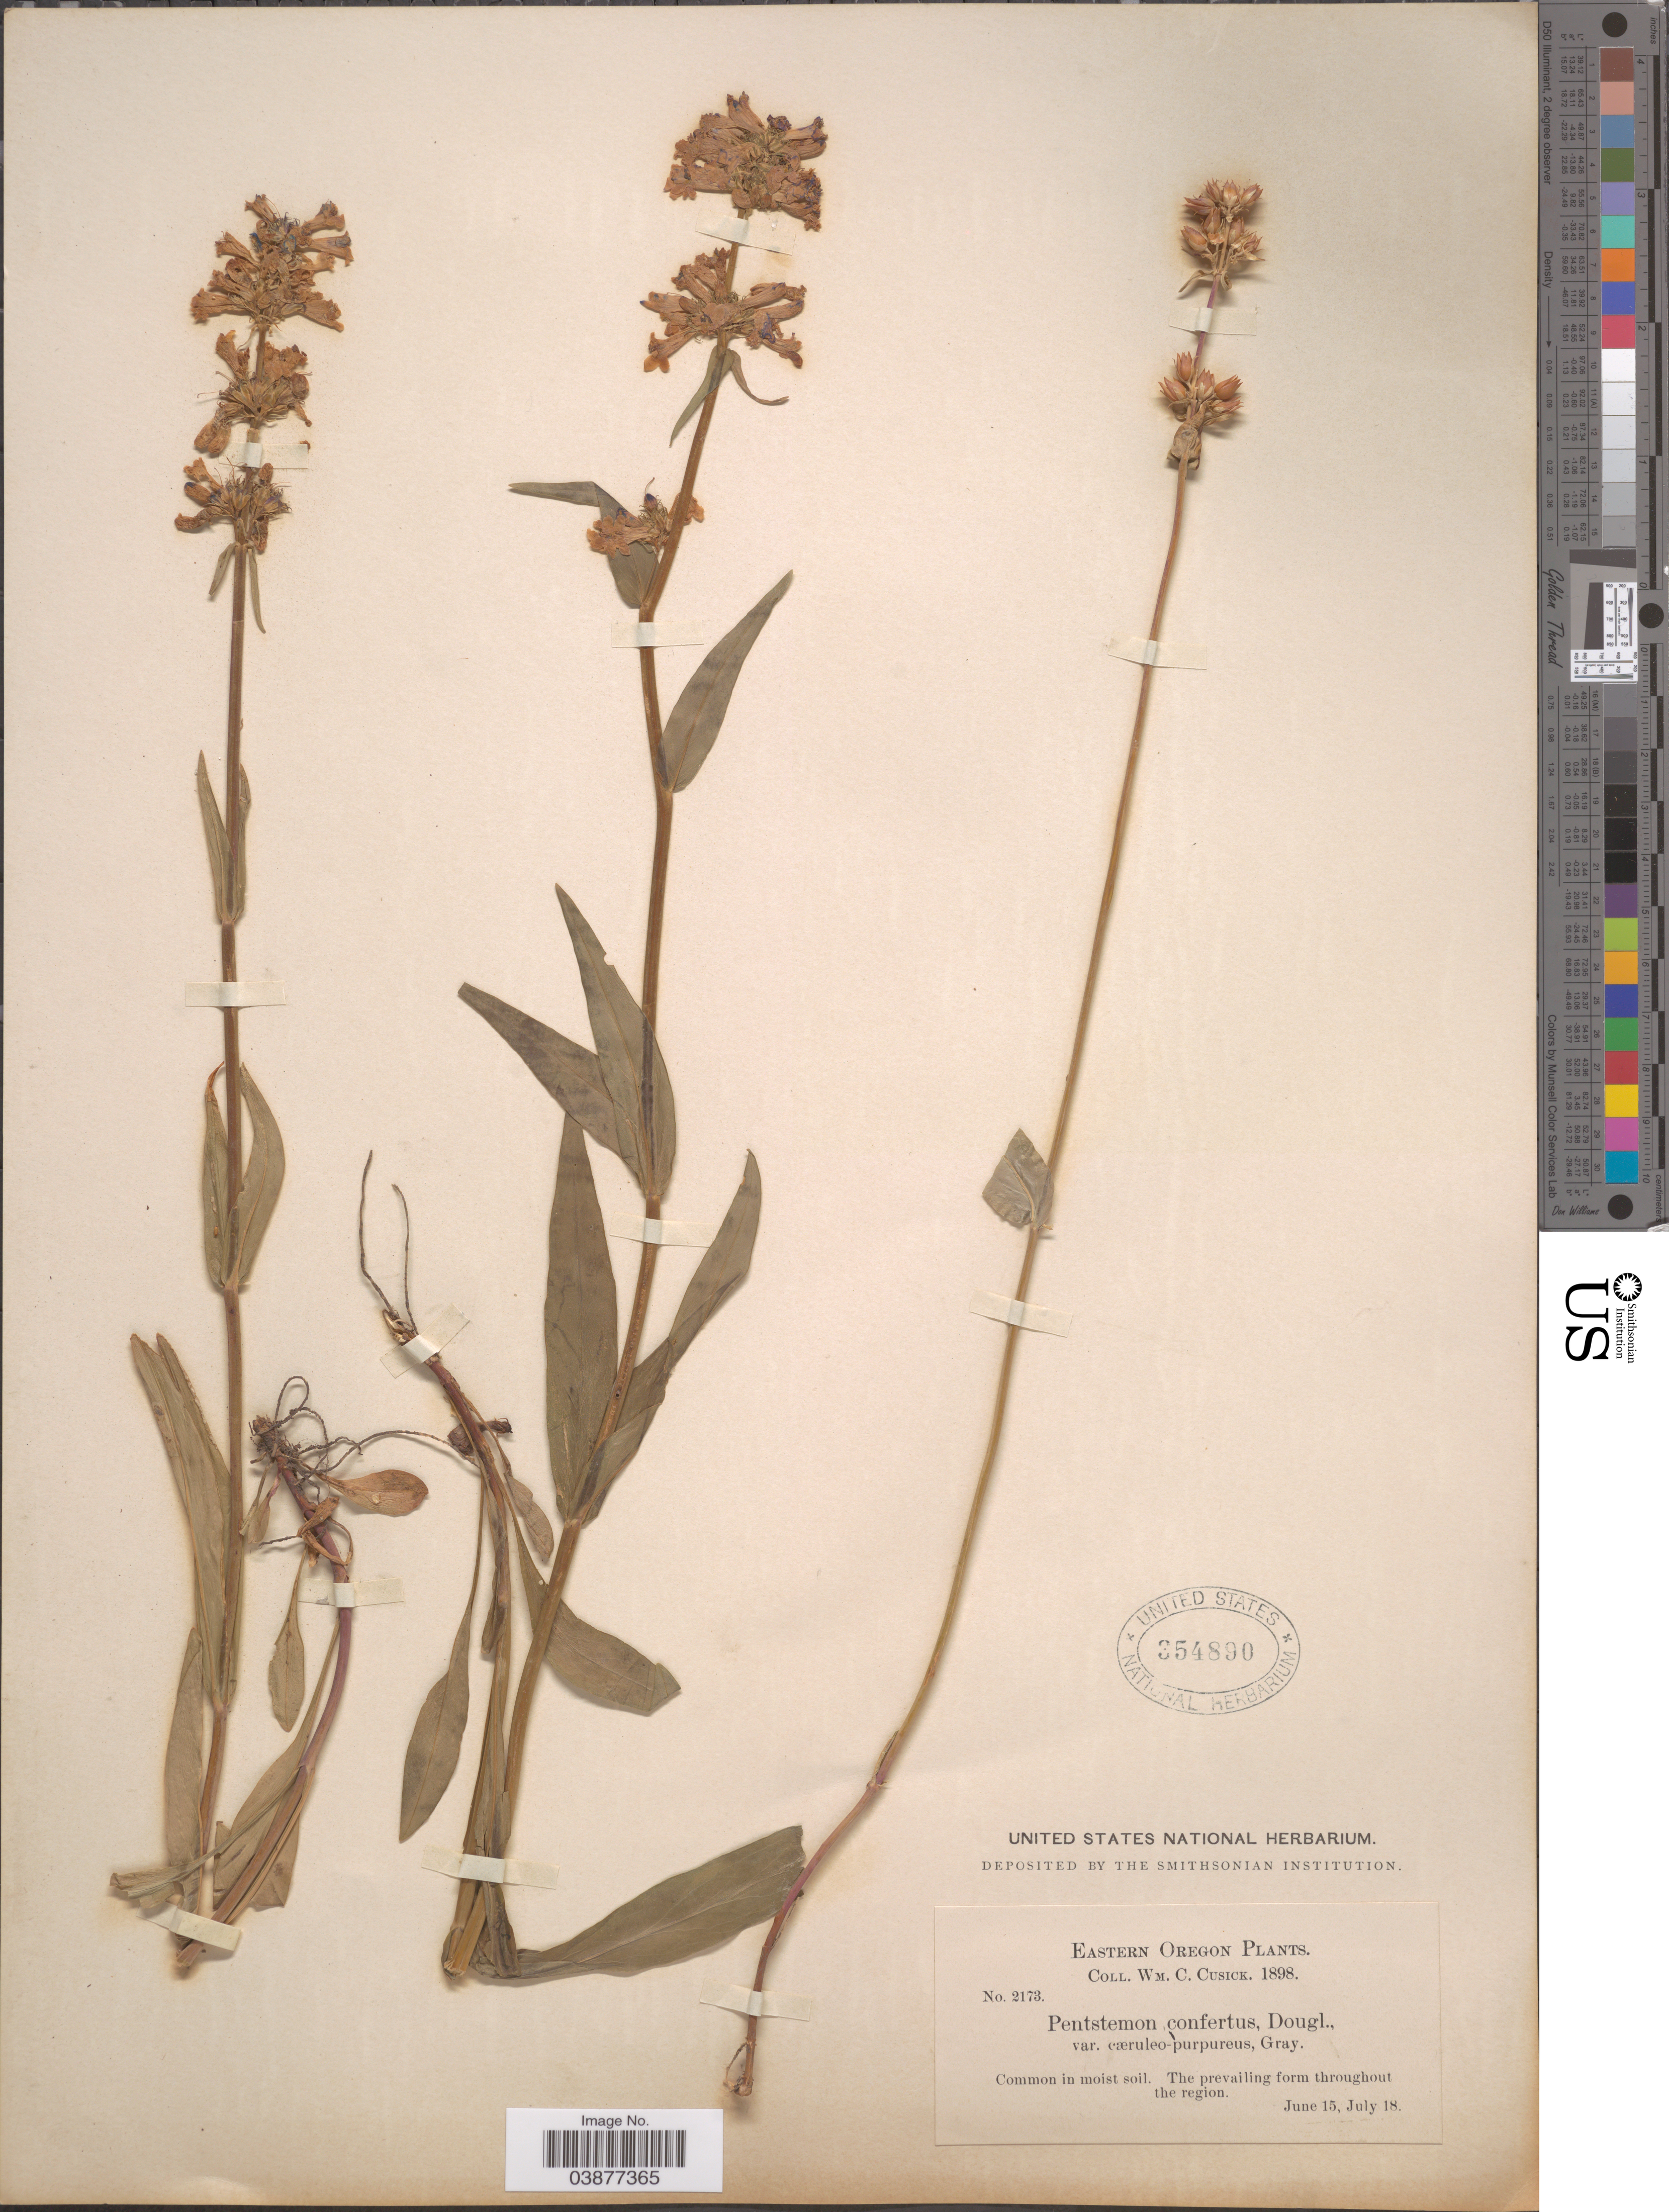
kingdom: Plantae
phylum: Tracheophyta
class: Magnoliopsida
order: Lamiales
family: Plantaginaceae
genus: Penstemon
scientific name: Penstemon productus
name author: Greene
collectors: W. C. Cusick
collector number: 2173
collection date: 1898-06-15/1898-07-18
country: United States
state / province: Oregon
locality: Eastern Oregon. Common in moist soil. The prevailling form throughout the region.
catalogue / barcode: US 354890